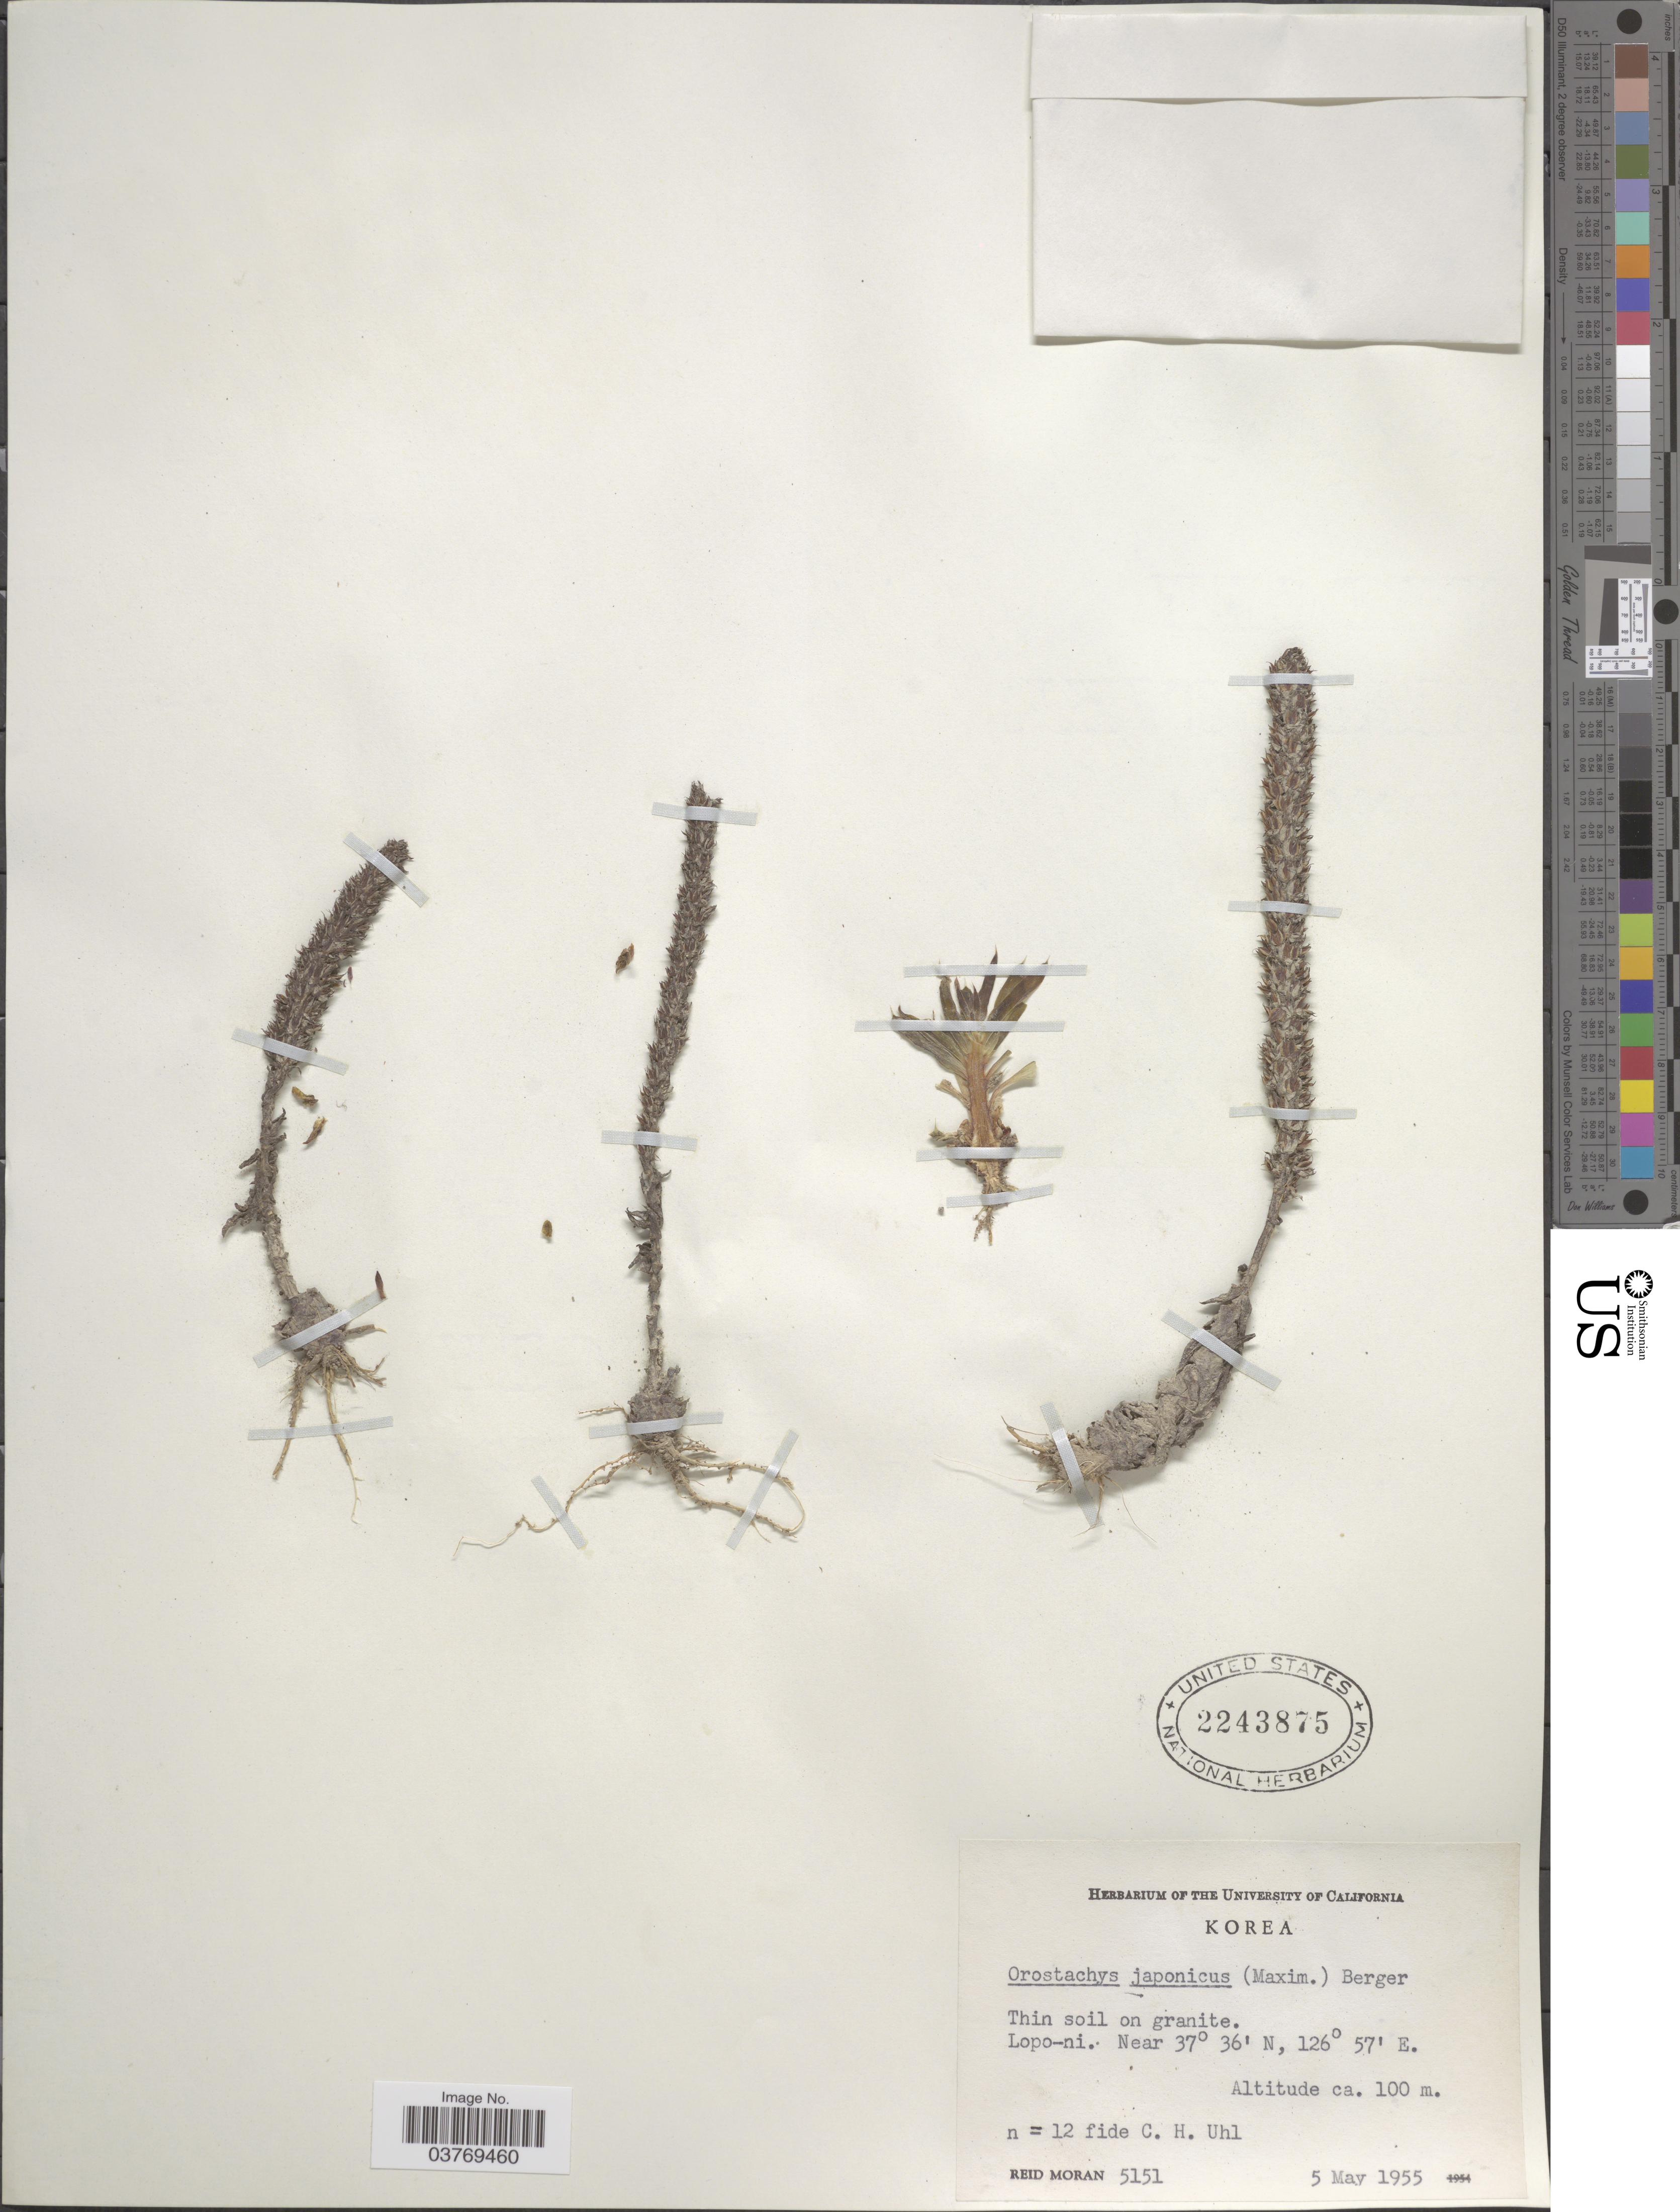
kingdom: Plantae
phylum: Tracheophyta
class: Magnoliopsida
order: Saxifragales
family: Crassulaceae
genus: Orostachys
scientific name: Orostachys japonica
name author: (Maxim.) A. Berger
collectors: R. V. Moran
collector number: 5151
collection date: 1955-05-05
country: North Korea / South Korea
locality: Lopo-ni.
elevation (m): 100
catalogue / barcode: US 2243875